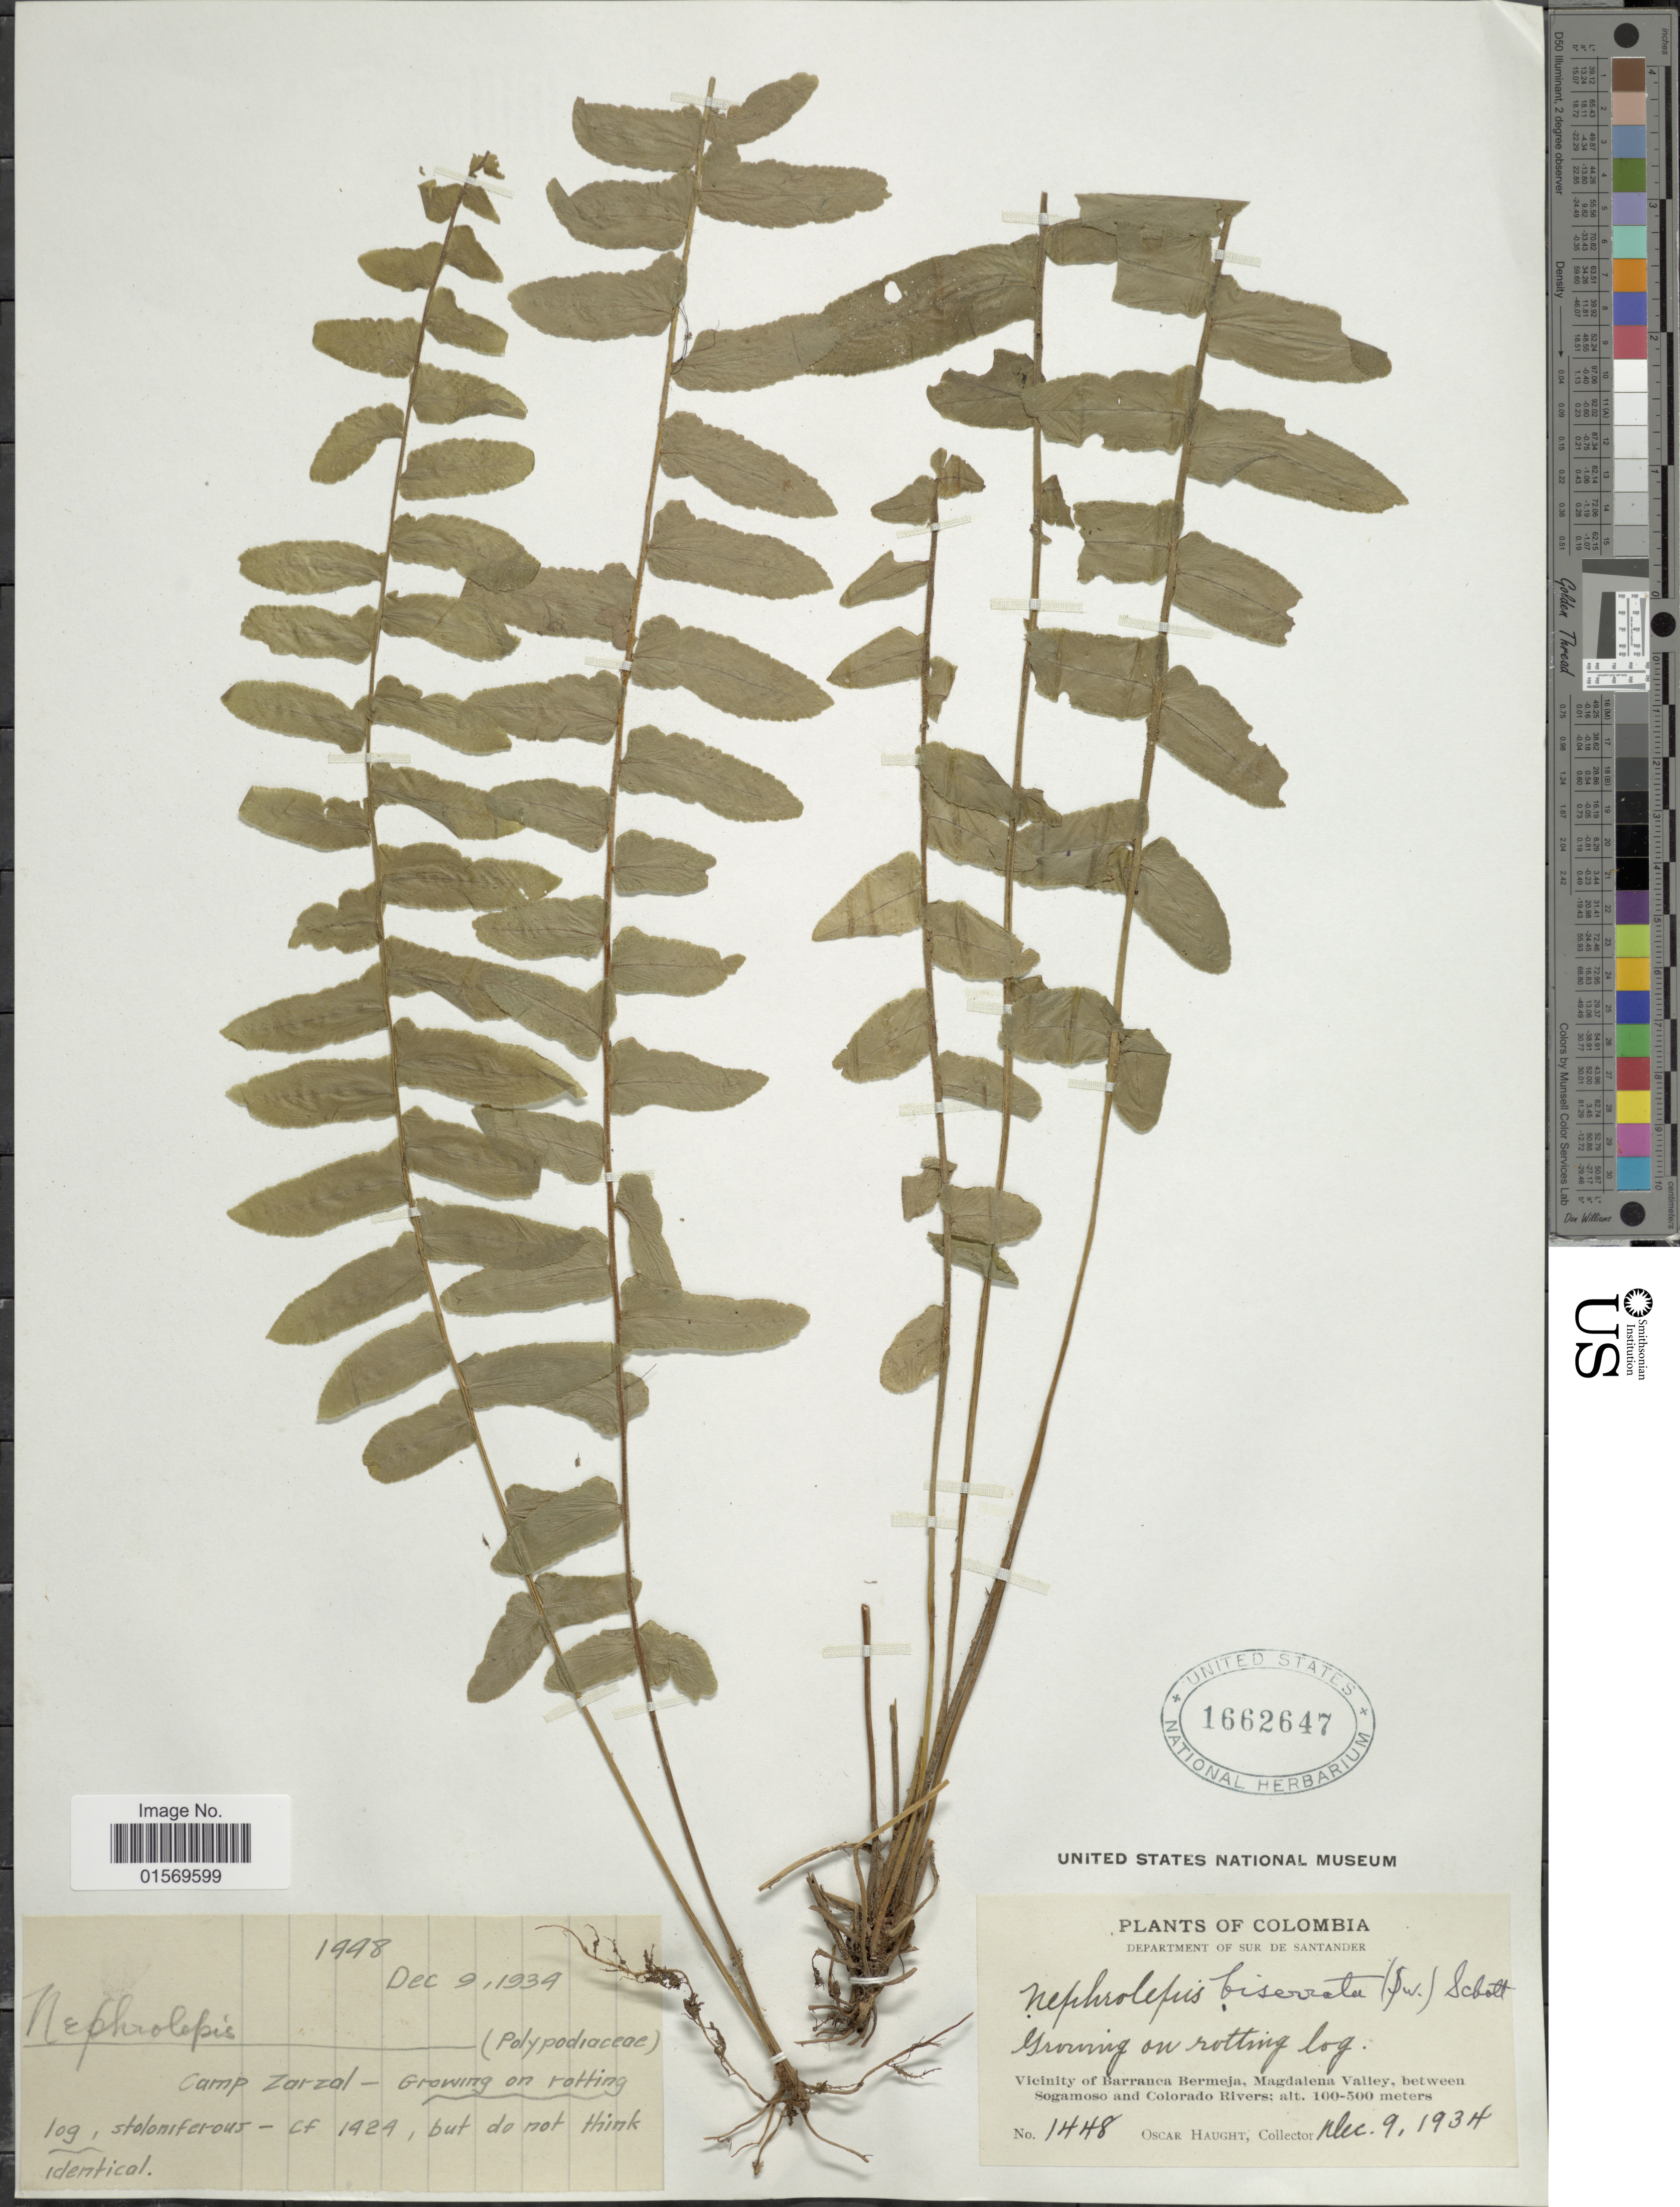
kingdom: Plantae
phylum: Tracheophyta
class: Polypodiopsida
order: Polypodiales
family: Nephrolepidaceae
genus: Nephrolepis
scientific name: Nephrolepis biserrata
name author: (Sw.) Schott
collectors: O. L. Haught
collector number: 1448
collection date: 1934-12-09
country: Colombia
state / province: Santander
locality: Department of Sur de Santander, Camp Zarzol, growing on rotting log, vicinity of Barranca Bermeja, Magdalena Valley, between Sogamoso and Colorado Rivers.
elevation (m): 100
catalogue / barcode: US 1662647